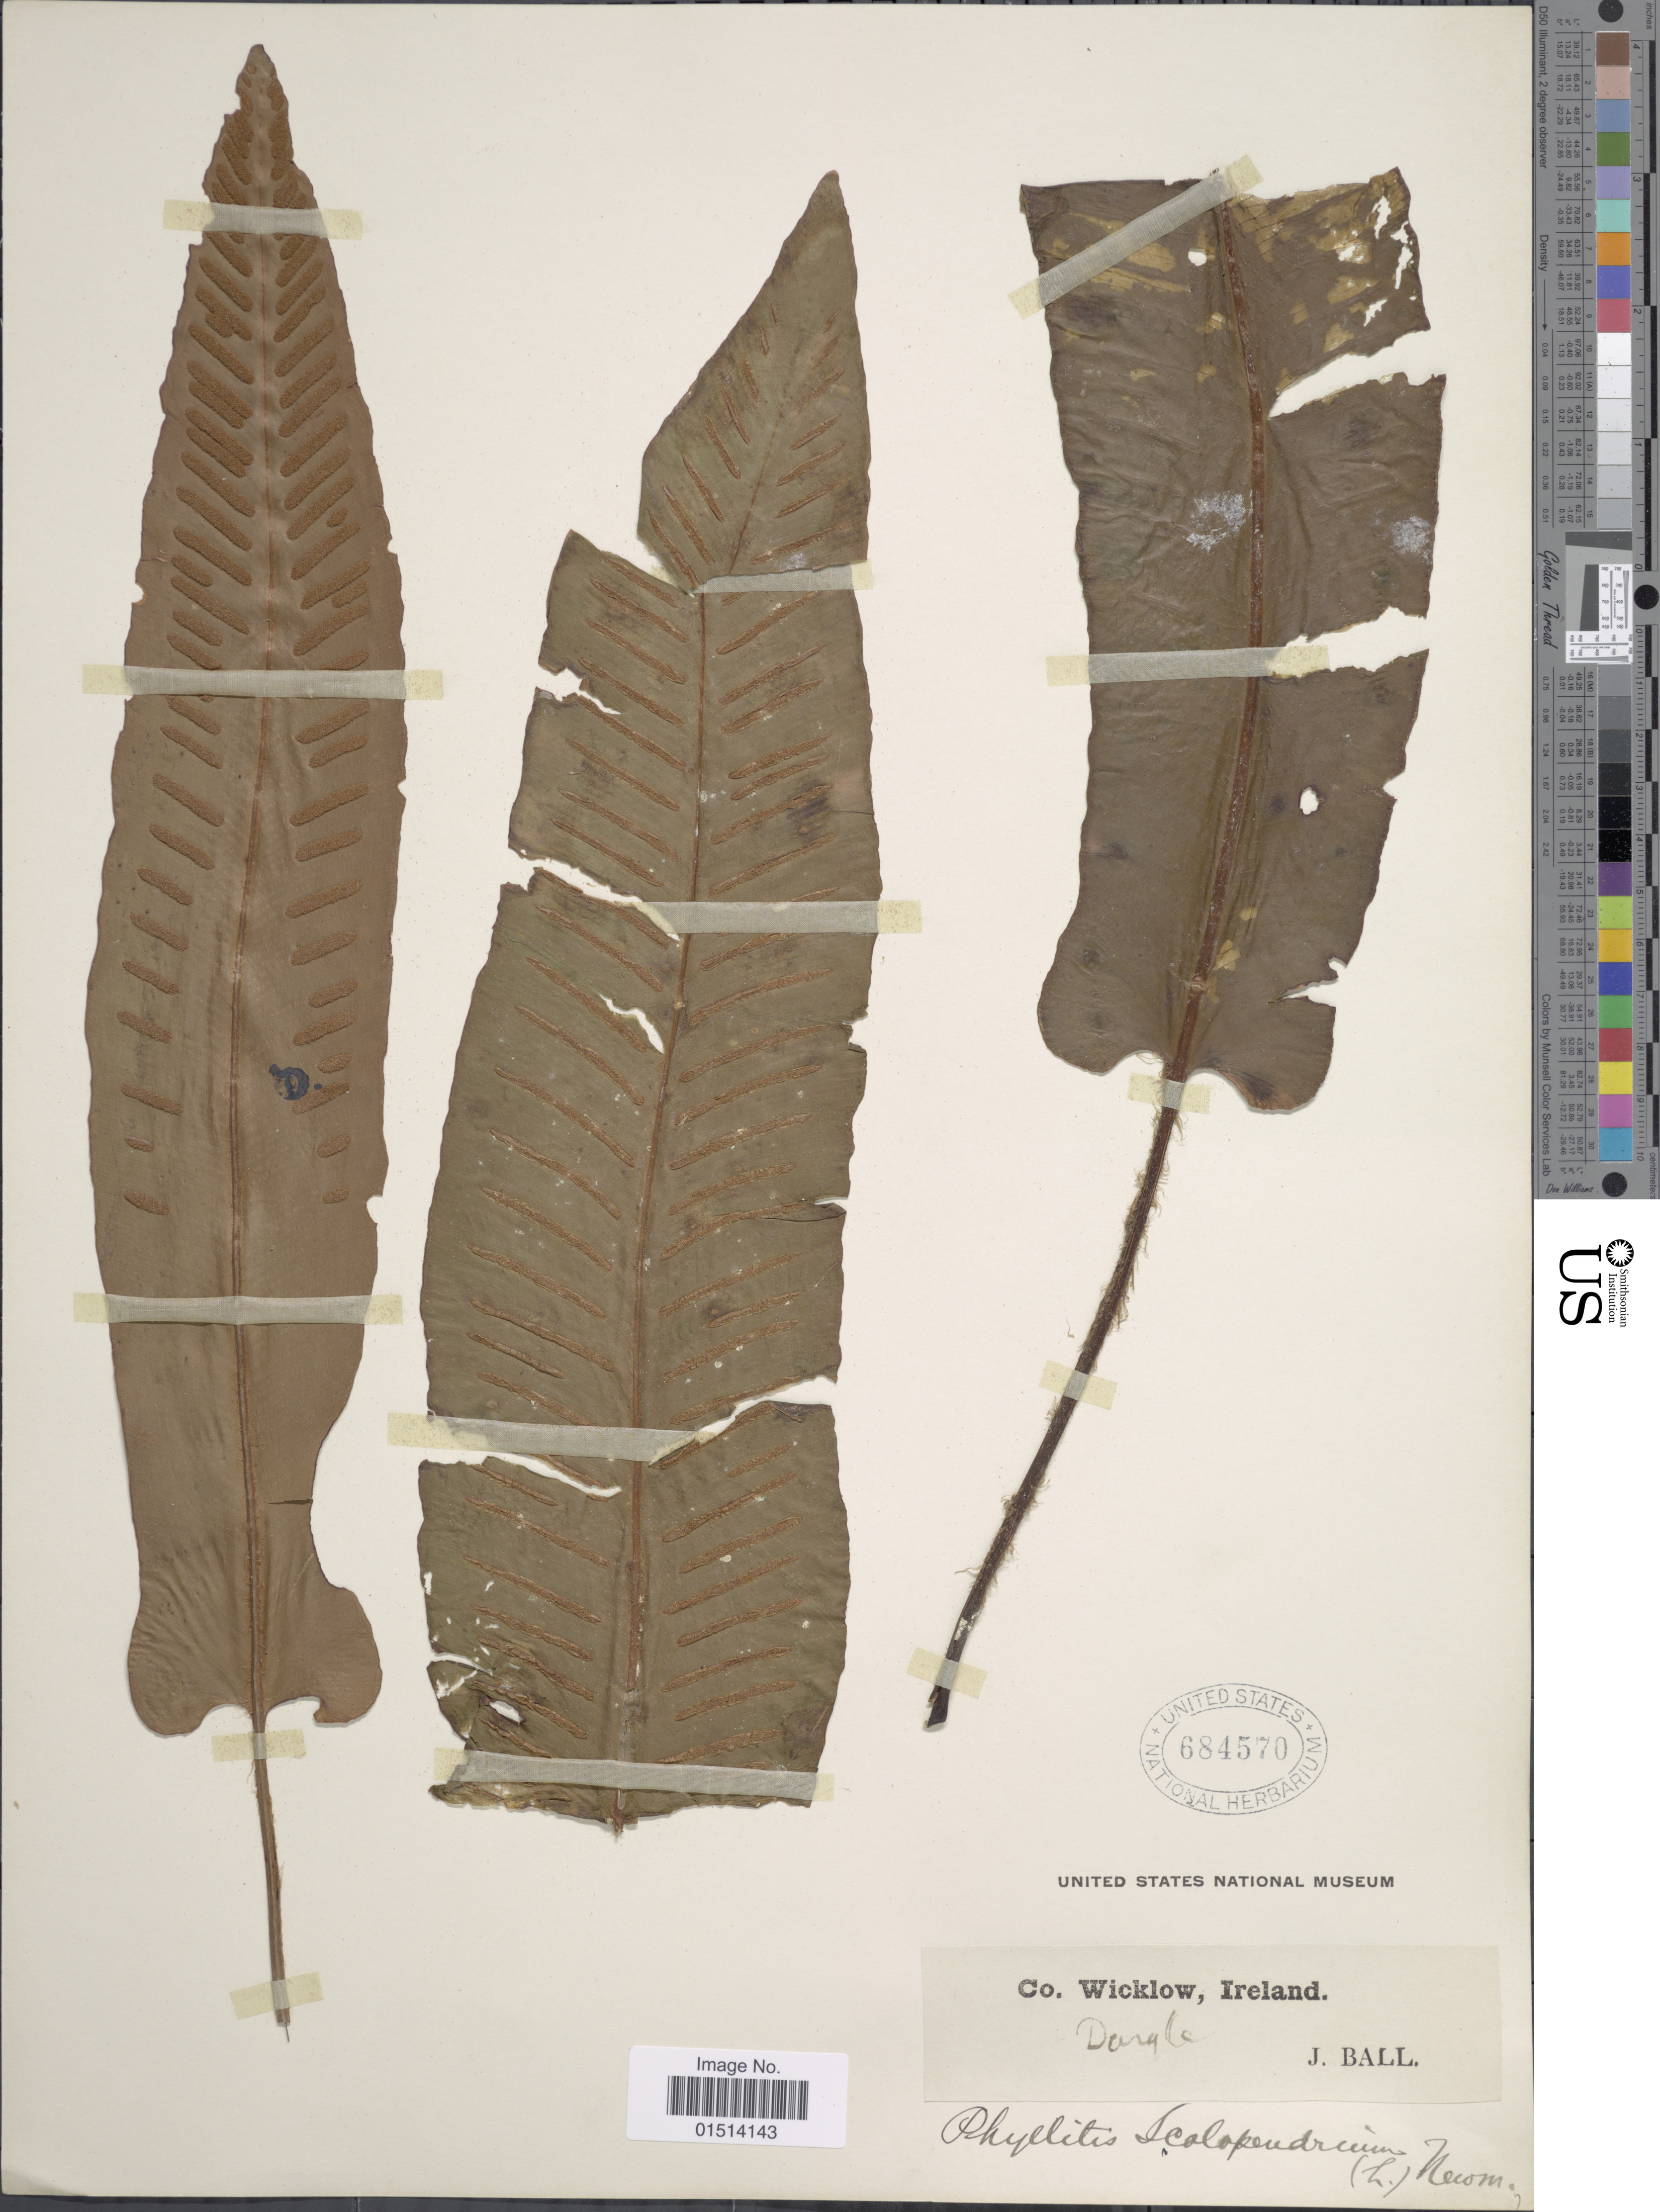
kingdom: Plantae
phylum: Tracheophyta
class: Polypodiopsida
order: Polypodiales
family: Aspleniaceae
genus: Asplenium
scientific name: Asplenium scolopendrium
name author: Sm.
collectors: J. Ball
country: Ireland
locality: Wicklow Ireland, Dargle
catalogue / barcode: US 684570